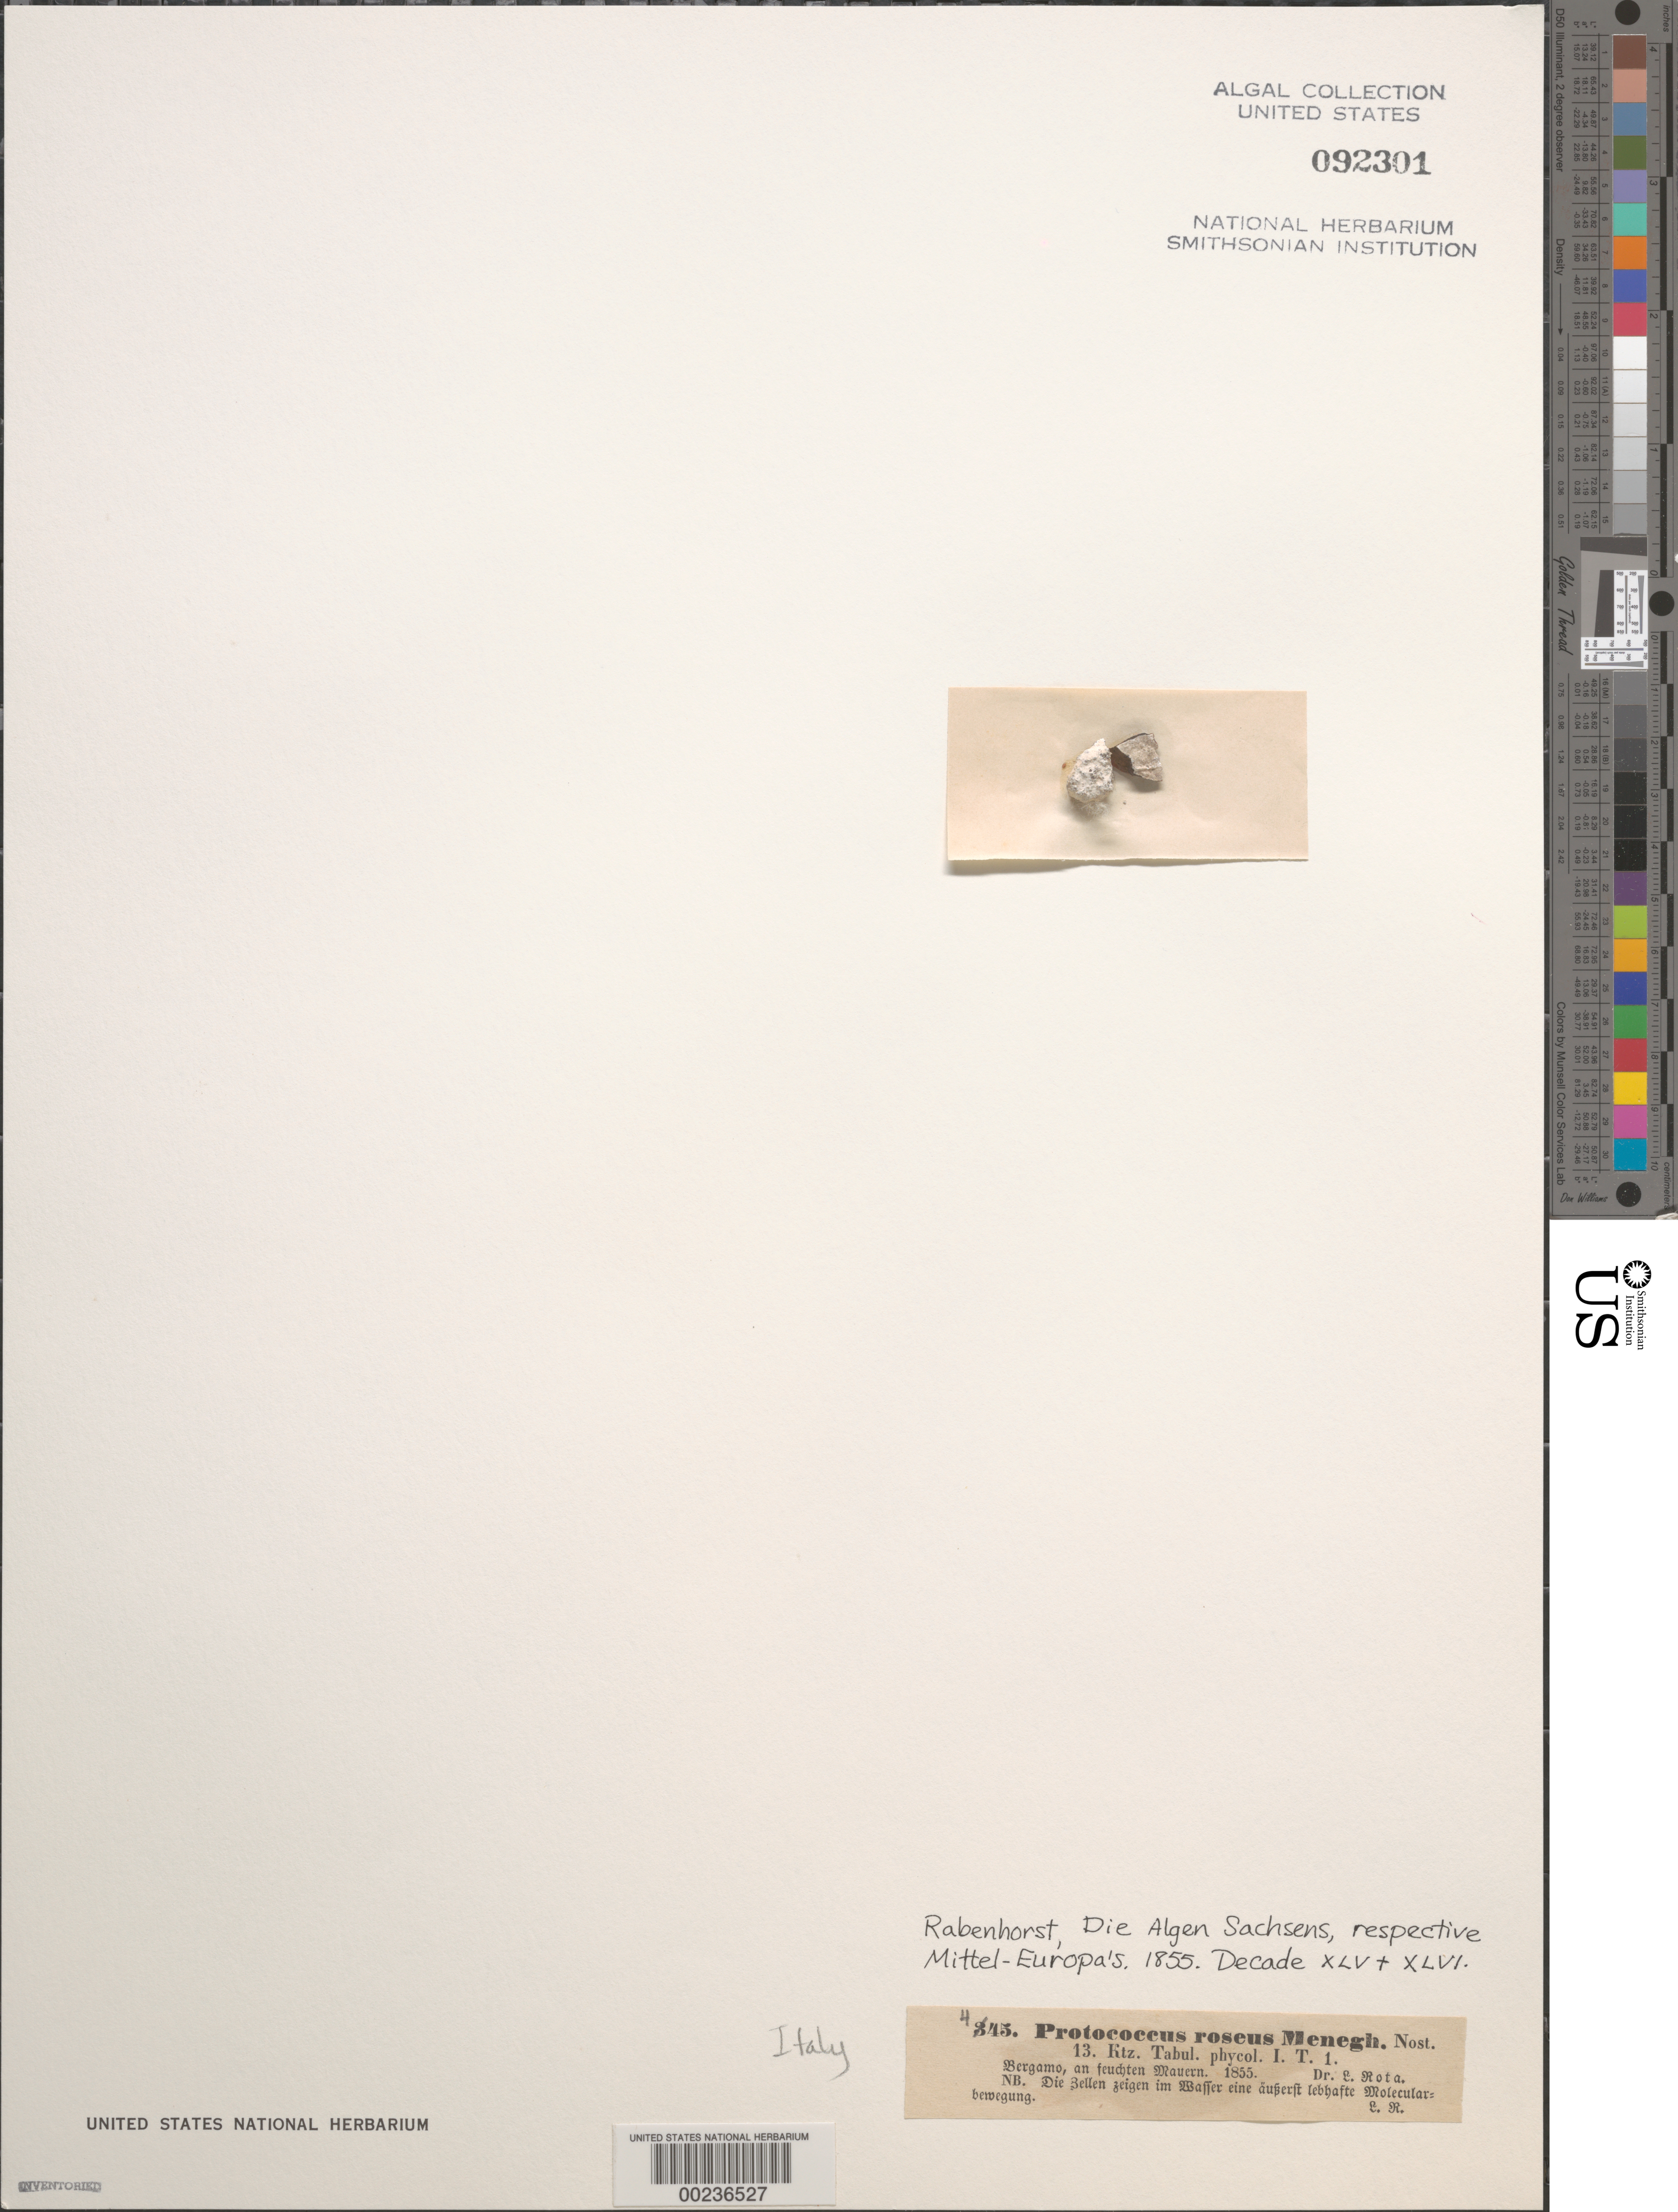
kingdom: Plantae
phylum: Chlorophyta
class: Chlorophyceae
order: Volvocales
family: Chlamydomonadaceae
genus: Protococcus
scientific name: Protococcus roseus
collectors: L. Rota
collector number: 445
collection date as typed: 1855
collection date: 1855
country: Italy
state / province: Lombardy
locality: Bergamo, bergamo province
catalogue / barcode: US 92301